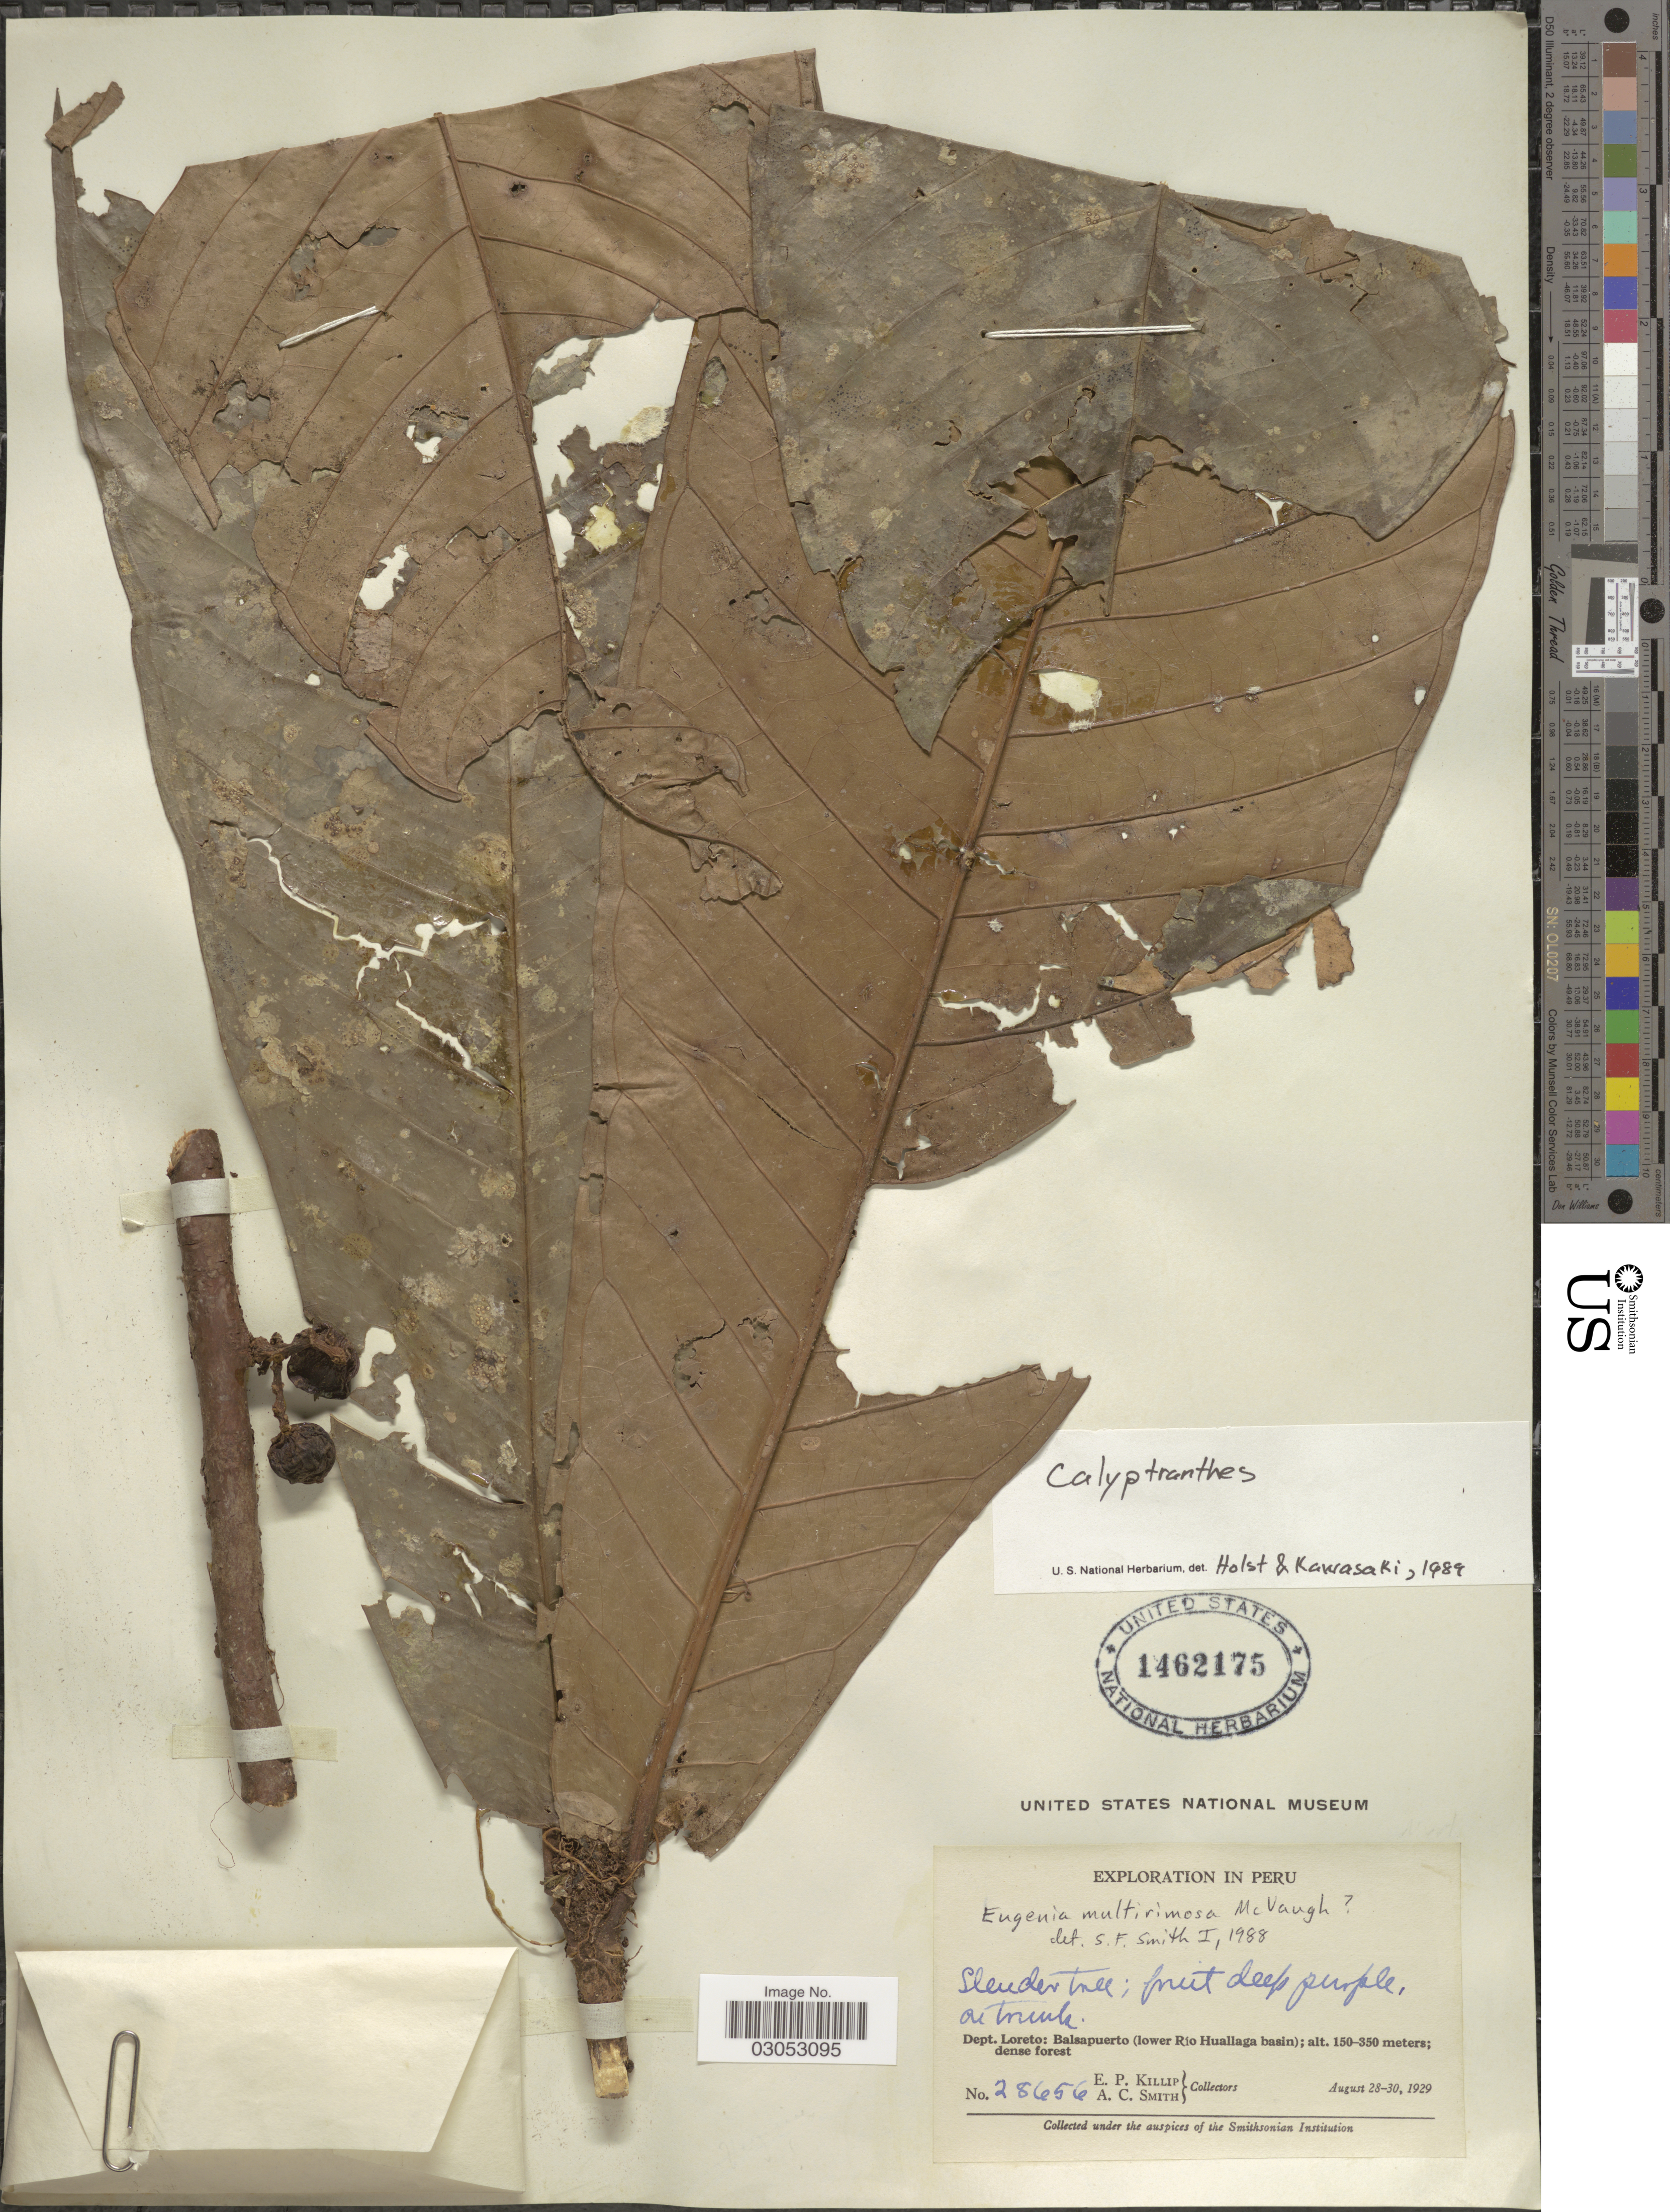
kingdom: Plantae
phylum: Tracheophyta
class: Magnoliopsida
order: Myrtales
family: Myrtaceae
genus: Myrcia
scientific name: Myrcia sp.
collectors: E. P. Killip & A. C. Smith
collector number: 28656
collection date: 1929-08-28/1929-08-30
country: Peru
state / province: Loreto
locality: Dep. Loreto: Balsapuerto (lower Rio Huallaga basin).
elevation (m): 150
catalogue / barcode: US 1462175